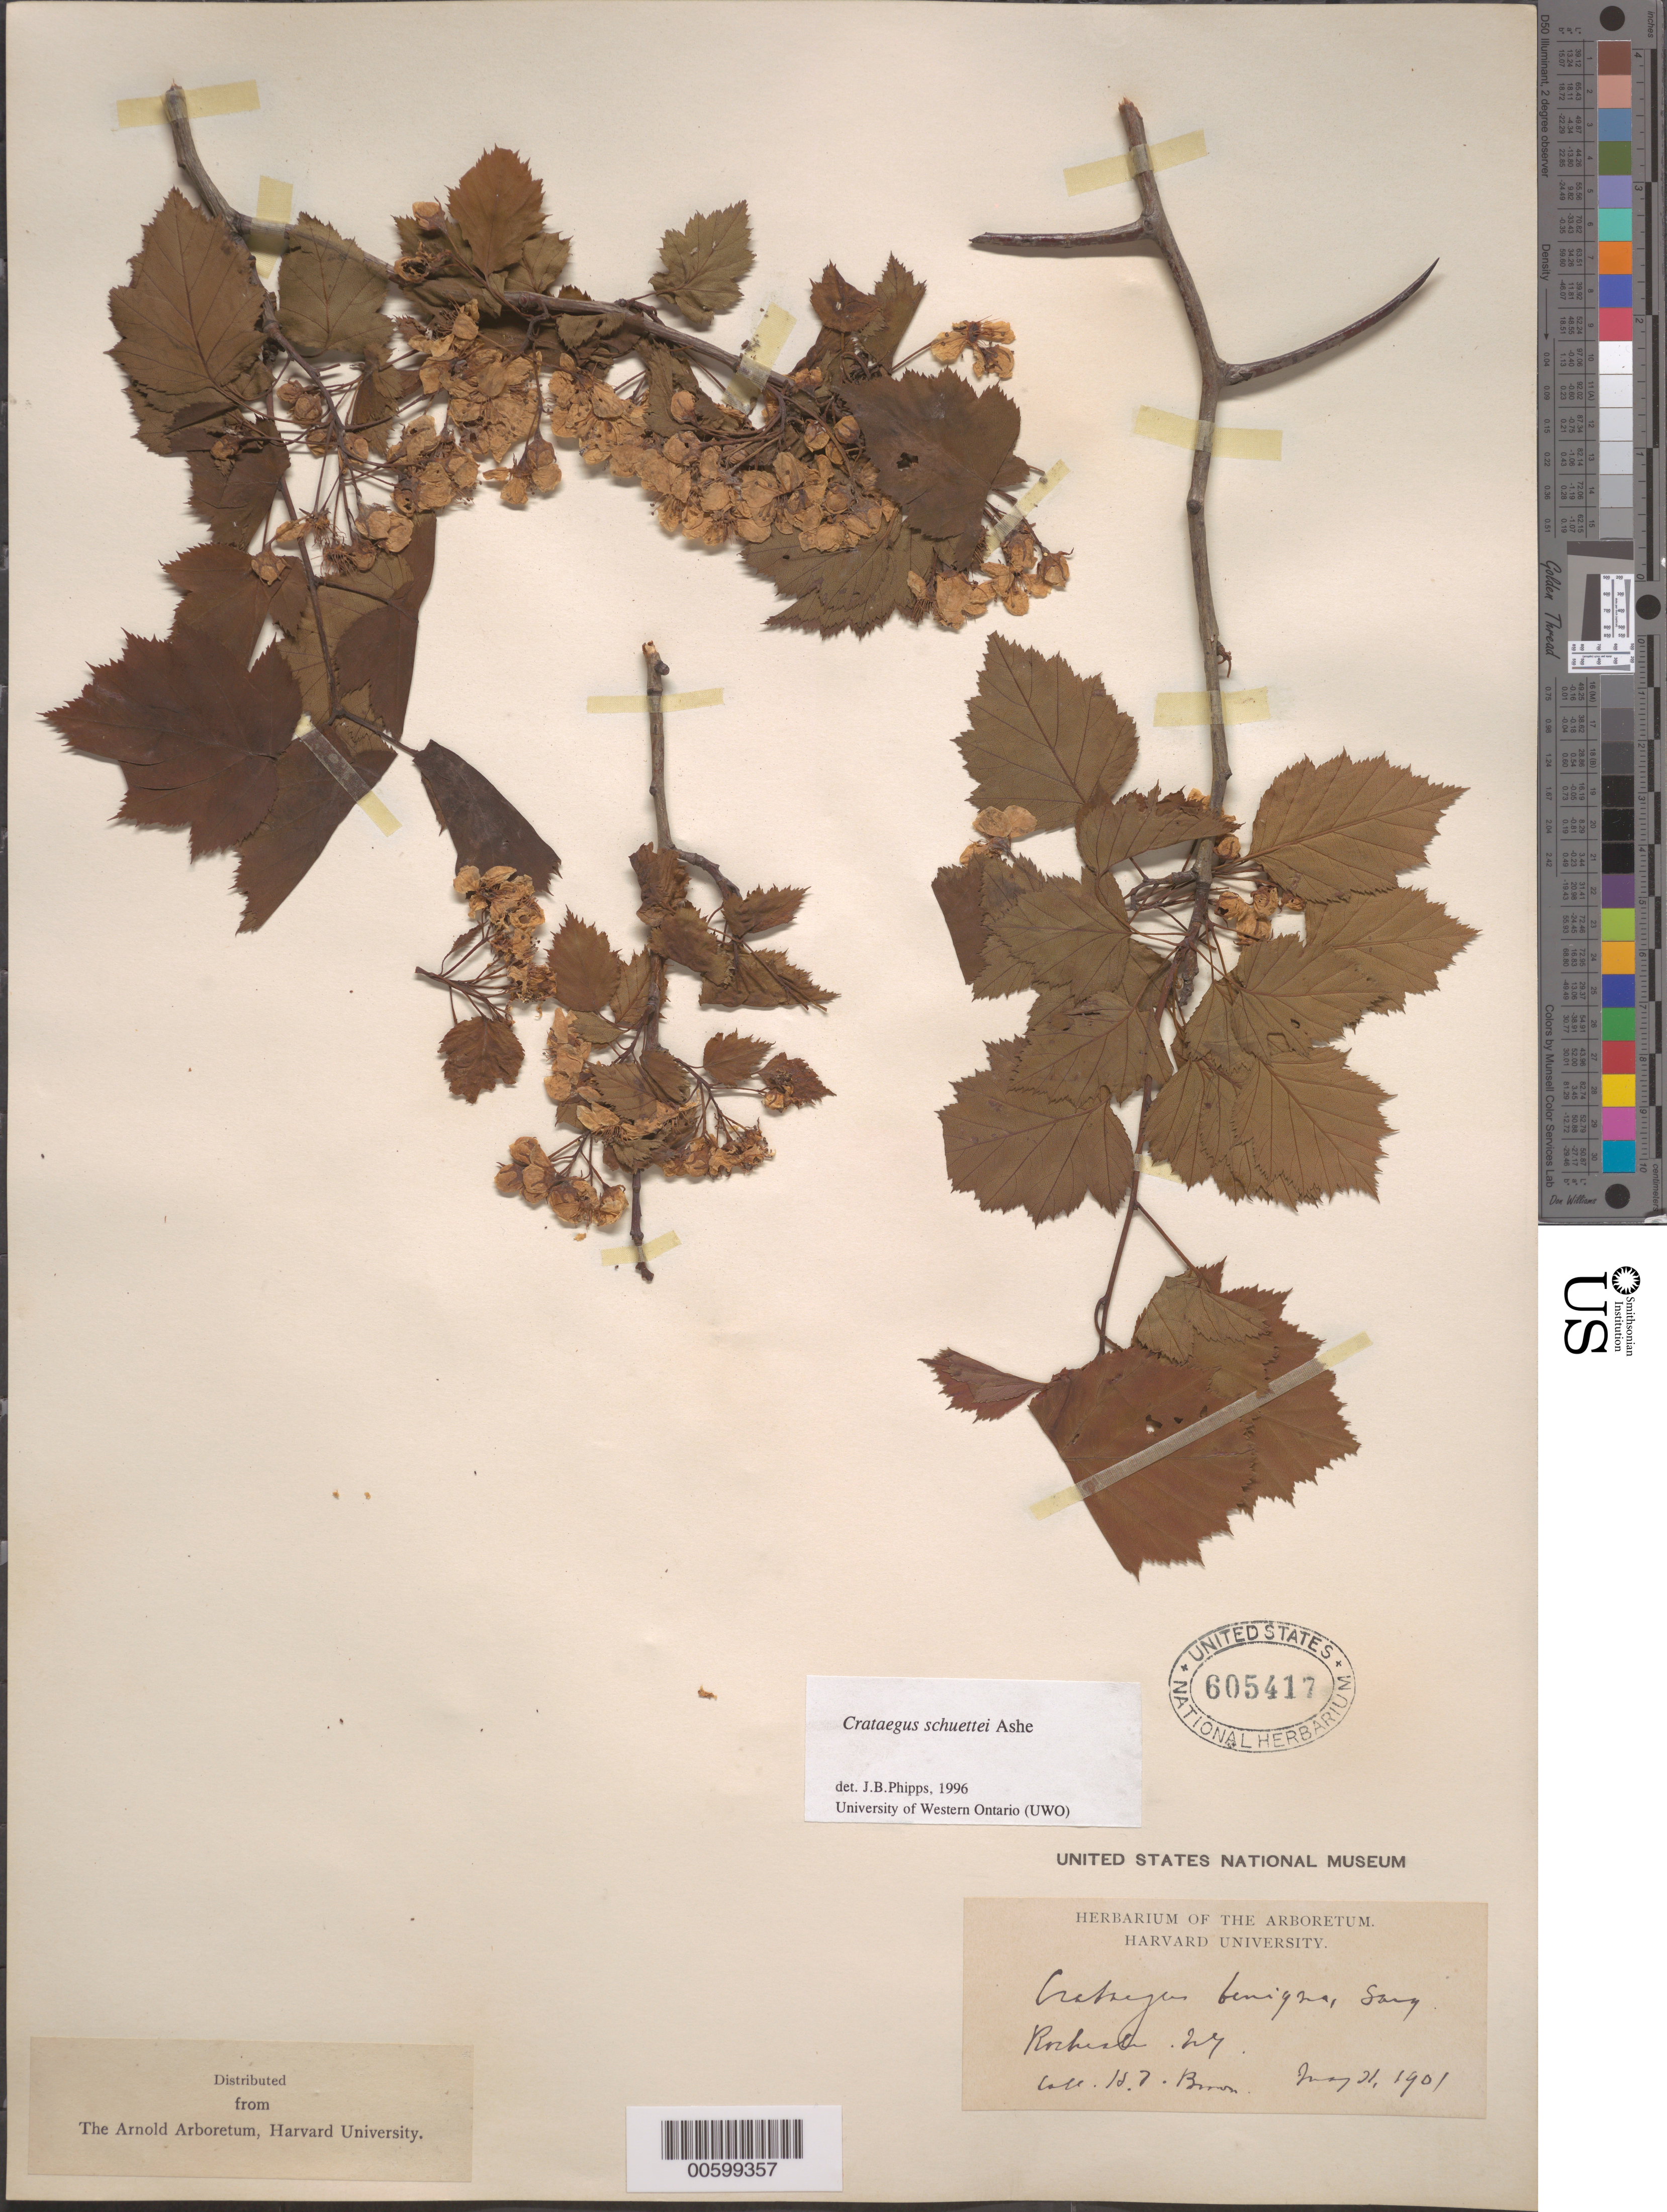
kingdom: Plantae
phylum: Tracheophyta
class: Magnoliopsida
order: Rosales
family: Rosaceae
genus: Crataegus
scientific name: Crataegus schuettei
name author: Ashe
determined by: Phipps, James B., (UWO), University of Western Ontario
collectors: H. T. Brown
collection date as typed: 21 May 1901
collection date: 1901-05-21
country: United States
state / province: New York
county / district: Monroe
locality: Rochester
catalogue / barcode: US 605417